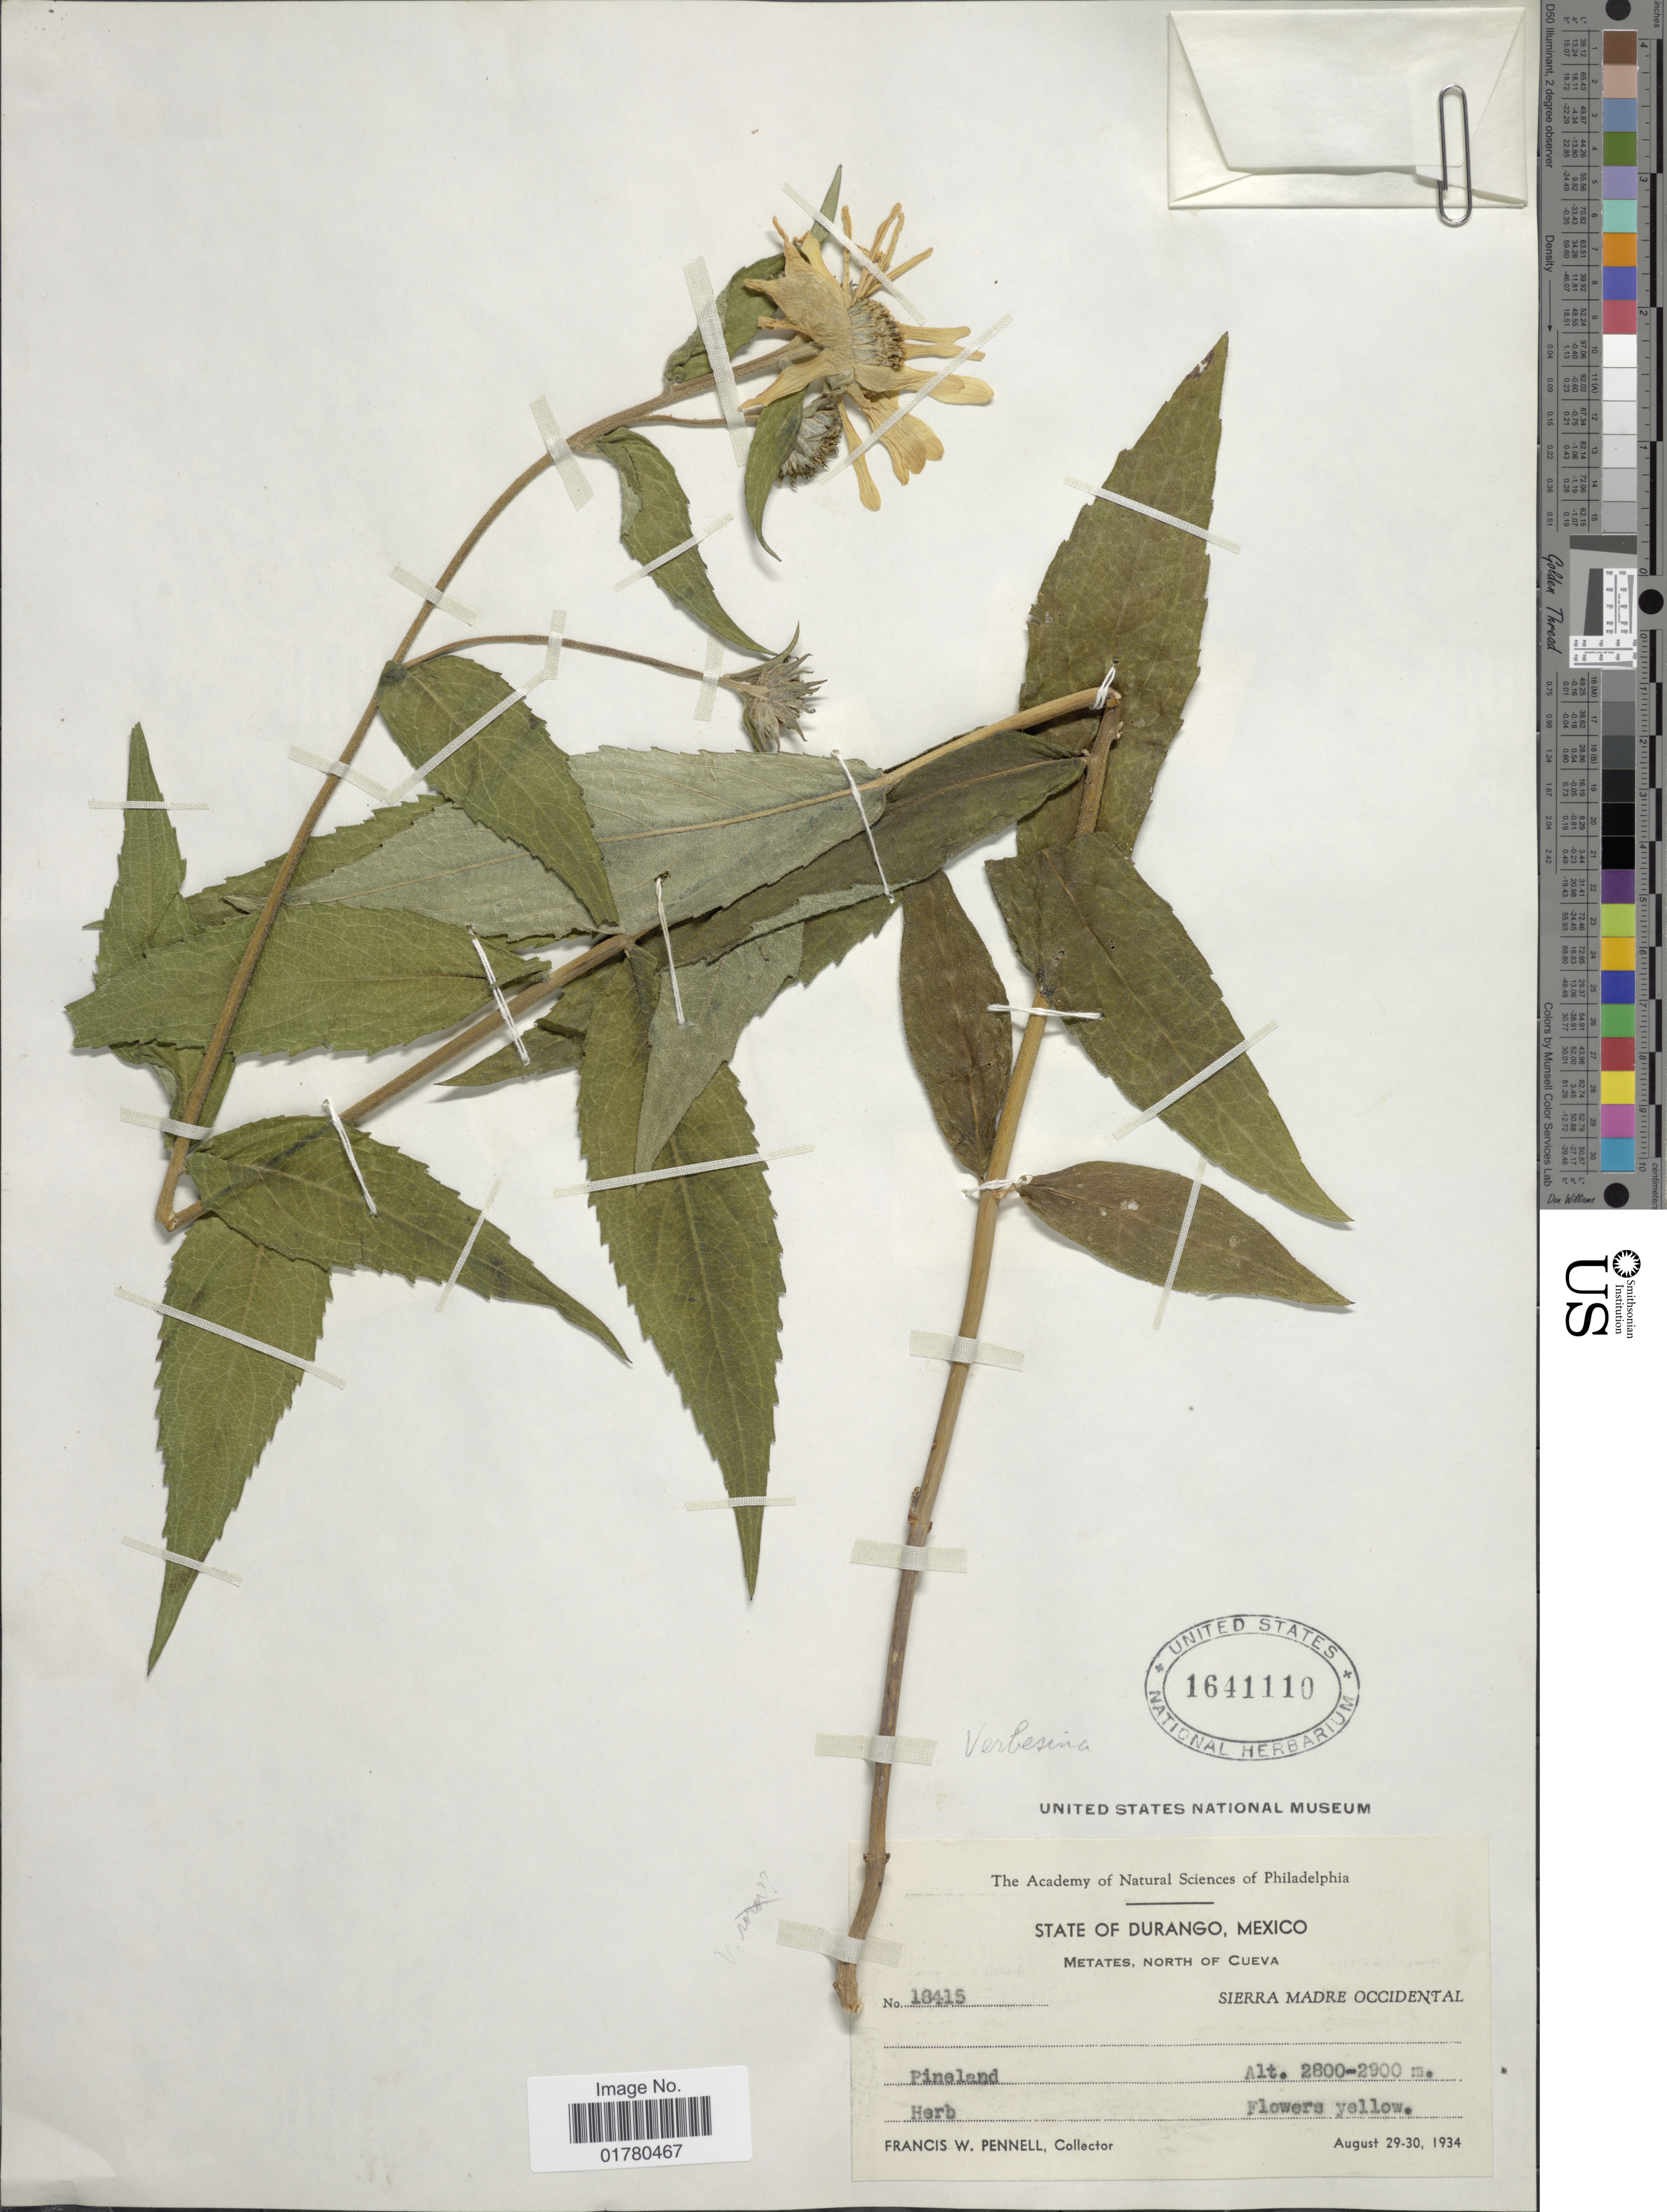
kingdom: Plantae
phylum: Tracheophyta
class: Magnoliopsida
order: Asterales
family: Asteraceae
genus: Verbesina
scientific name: Verbesina sp.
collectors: F. W. Pennell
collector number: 18415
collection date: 1934-08-29/1934-08-30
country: Mexico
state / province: Durango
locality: Metates, North of Cueva, Sierra Madre Occidental, Pineland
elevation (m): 2800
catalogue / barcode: US 1641110